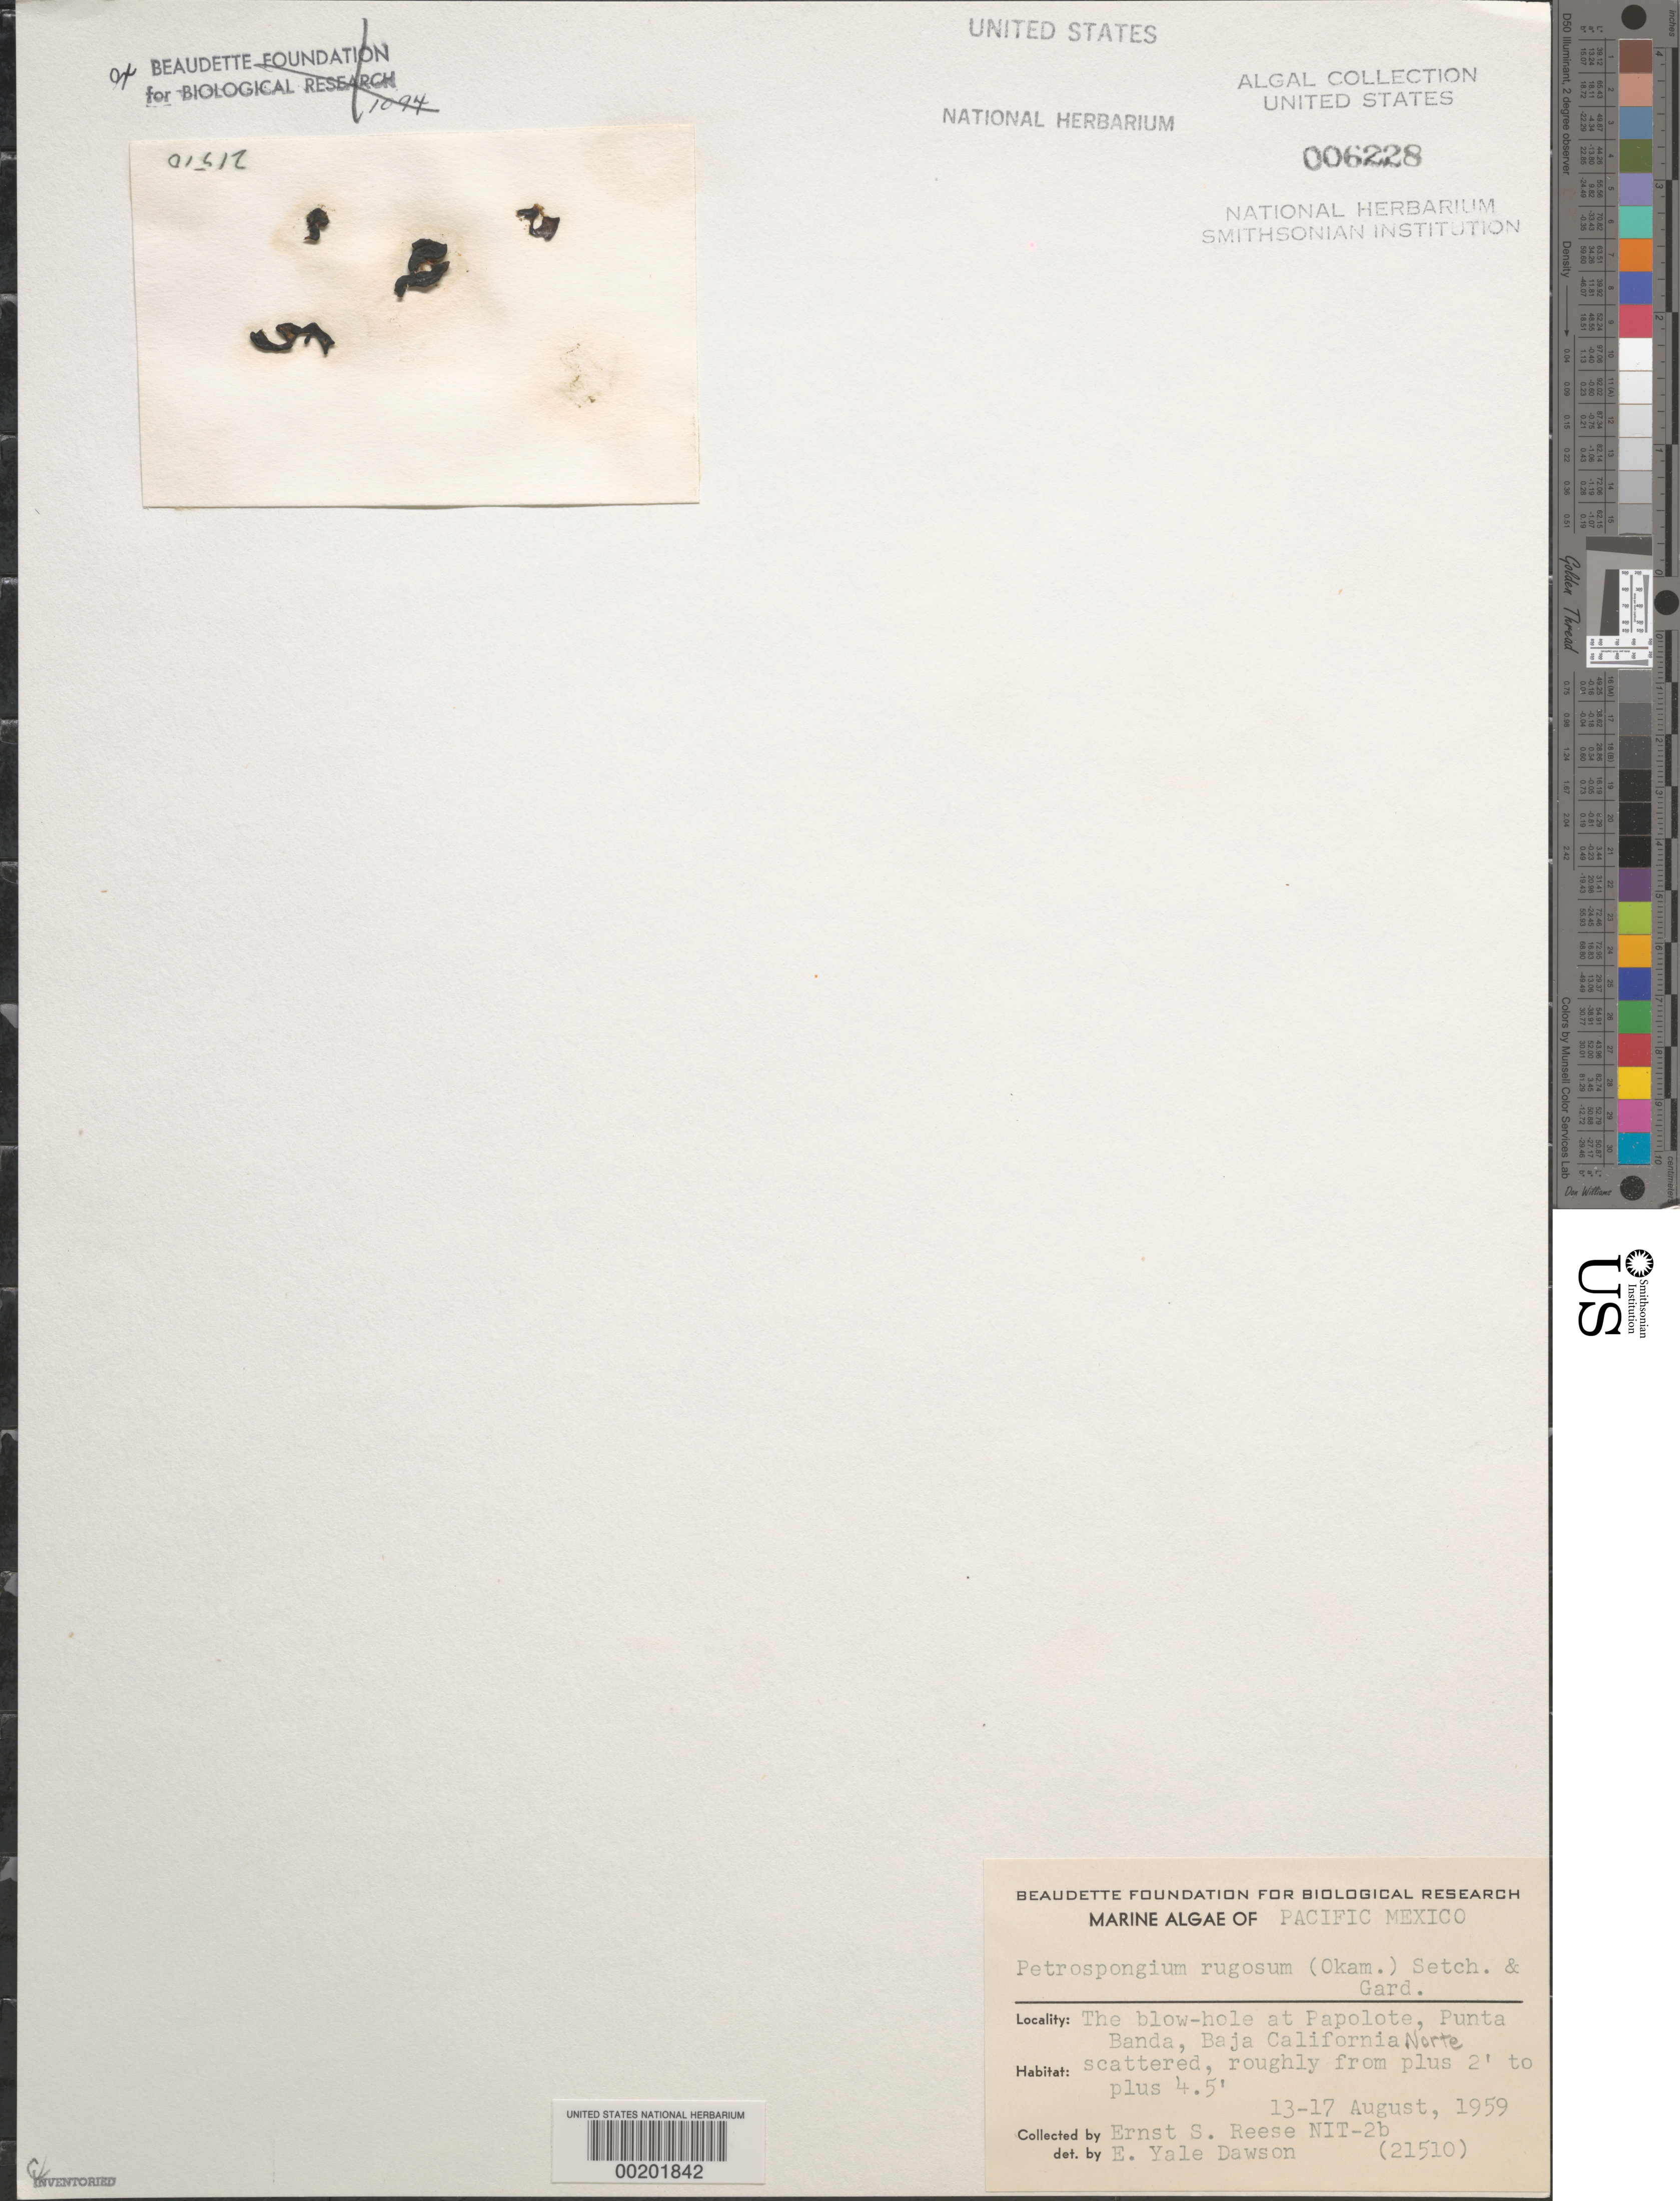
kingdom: Chromista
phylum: Ochrophyta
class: Phaeophyceae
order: Ectocarpales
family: Petrospongiaceae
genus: Petrospongium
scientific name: Petrospongium rugosum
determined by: Dawson, E. Y.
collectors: E. Reese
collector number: EYD 21510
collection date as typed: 13 Aug 1959 TO 17 Aug 1959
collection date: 1959-08-13/1959-08-17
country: Mexico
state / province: Baja California Norte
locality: Papolote Blow Hole, Punta Banda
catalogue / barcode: US 6228